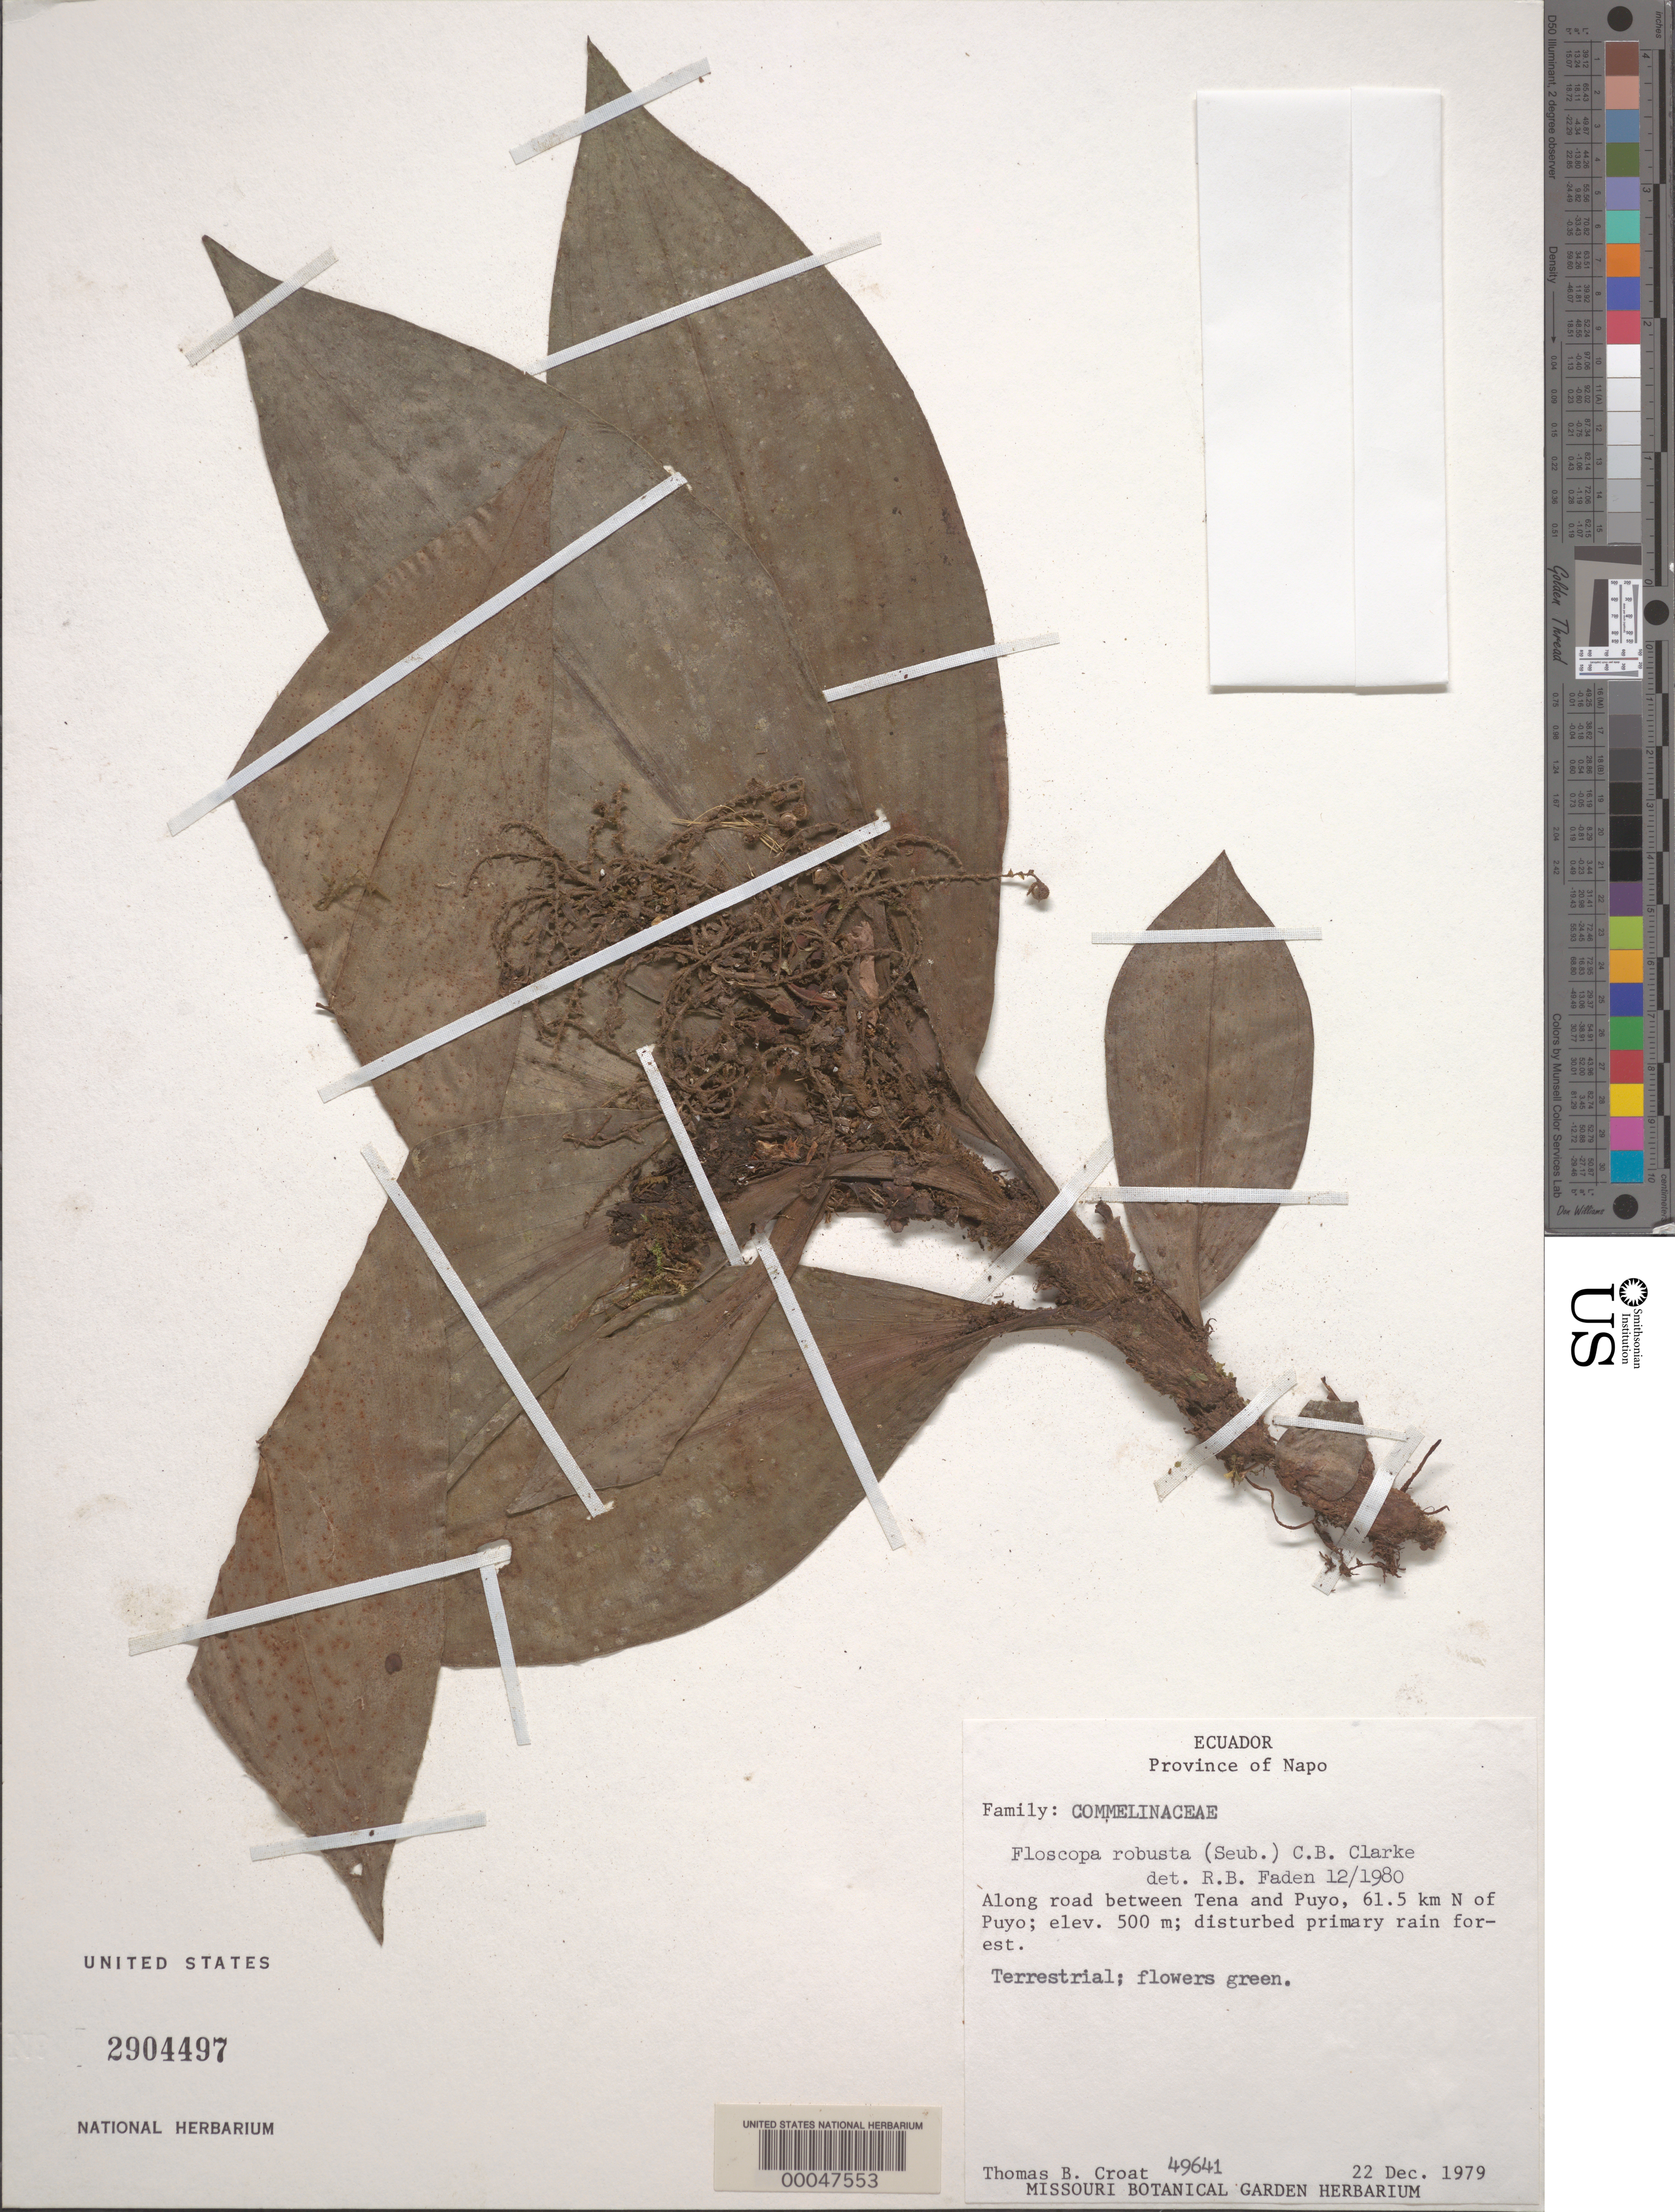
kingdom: Plantae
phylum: Tracheophyta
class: Liliopsida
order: Commelinales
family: Commelinaceae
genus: Floscopa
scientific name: Floscopa robusta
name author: (Seub.) C.B. Clarke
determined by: Faden, Robert B., (US), Smithsonian Institution - National Museum of Natural History (UNITED STATES)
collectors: T. B. Croat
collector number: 49641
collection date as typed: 22 Dec 1979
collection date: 1979-12-22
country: Ecuador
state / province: Napo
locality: N of Puyo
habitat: Disturbed primary rainforest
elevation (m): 500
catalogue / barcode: US 2904497